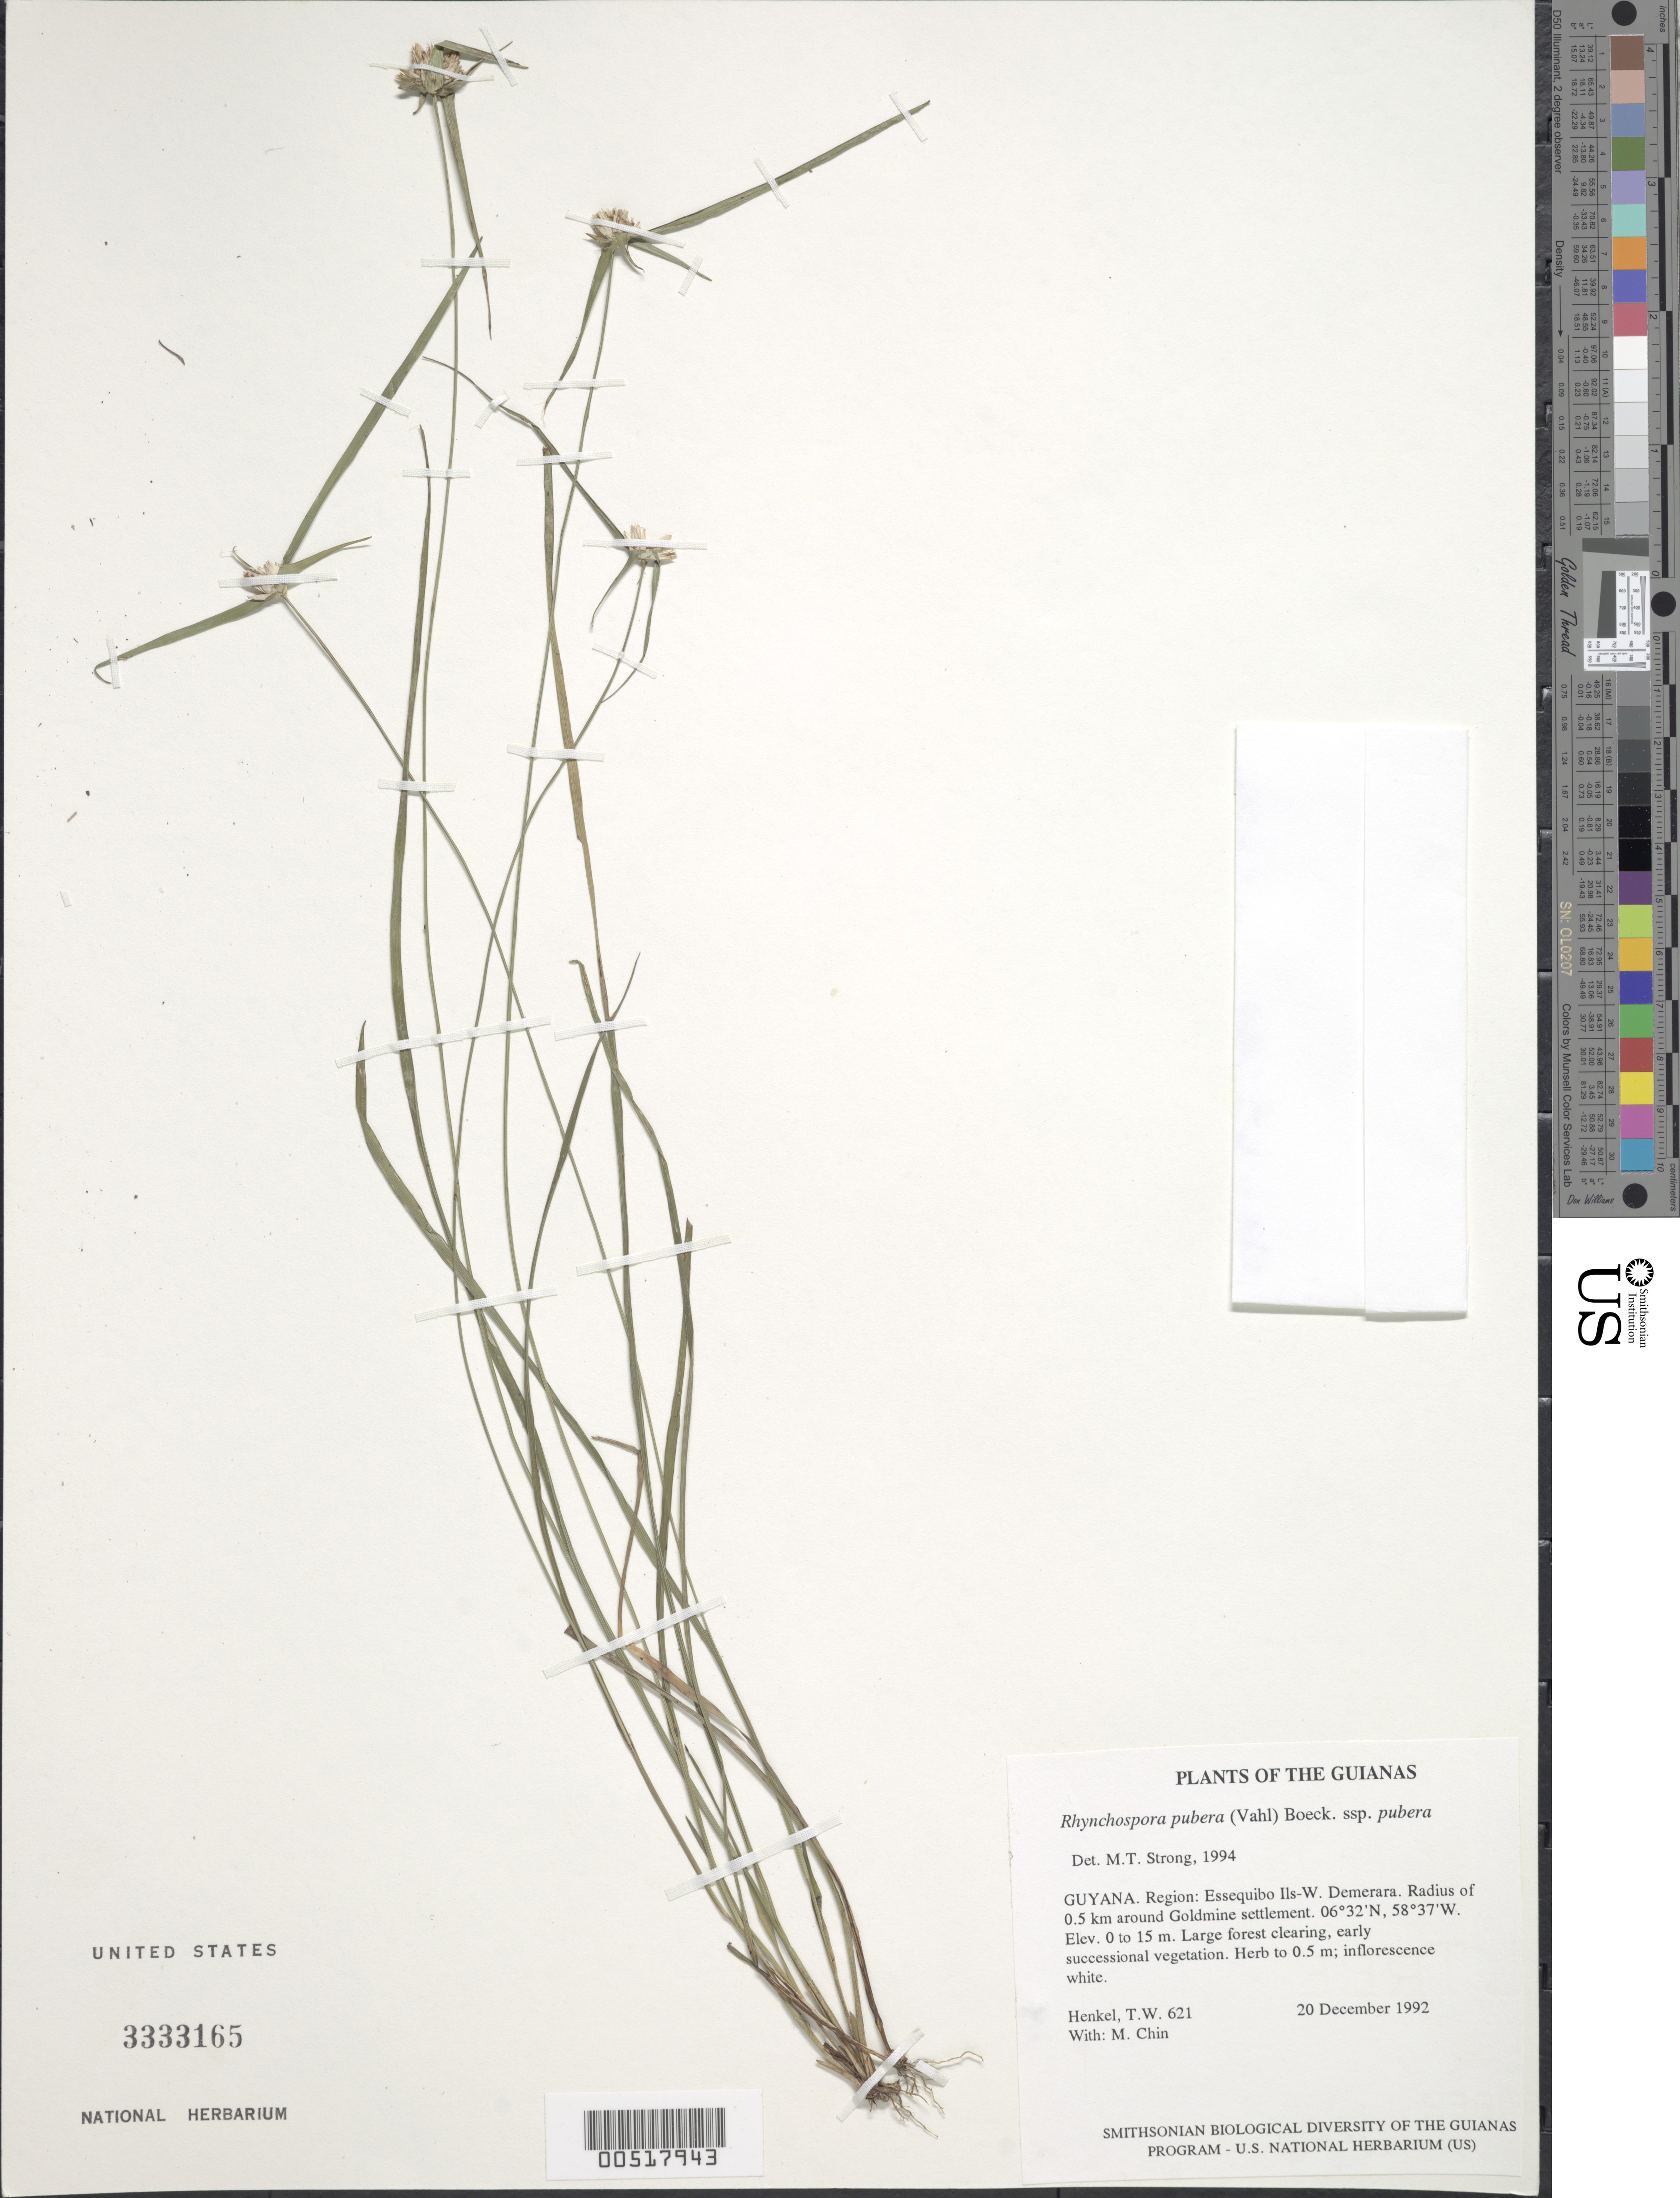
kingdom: Plantae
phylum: Tracheophyta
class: Liliopsida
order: Poales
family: Cyperaceae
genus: Rhynchospora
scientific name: Rhynchospora pubera subsp. pubera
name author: (Vahl) Boeckeler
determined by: Strong, M. T., (US), Smithsonian Institution - National Museum of Natural History (UNITED STATES)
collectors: T. Henkel & M. Chin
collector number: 621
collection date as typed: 20 December 1992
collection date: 1992-12-20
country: Guyana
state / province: Essequibo Isl-W. Demerara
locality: Radius of 0.5 km around Goldmine settlement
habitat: Large forest clearing, early successional vegetation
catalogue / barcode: US 3333165